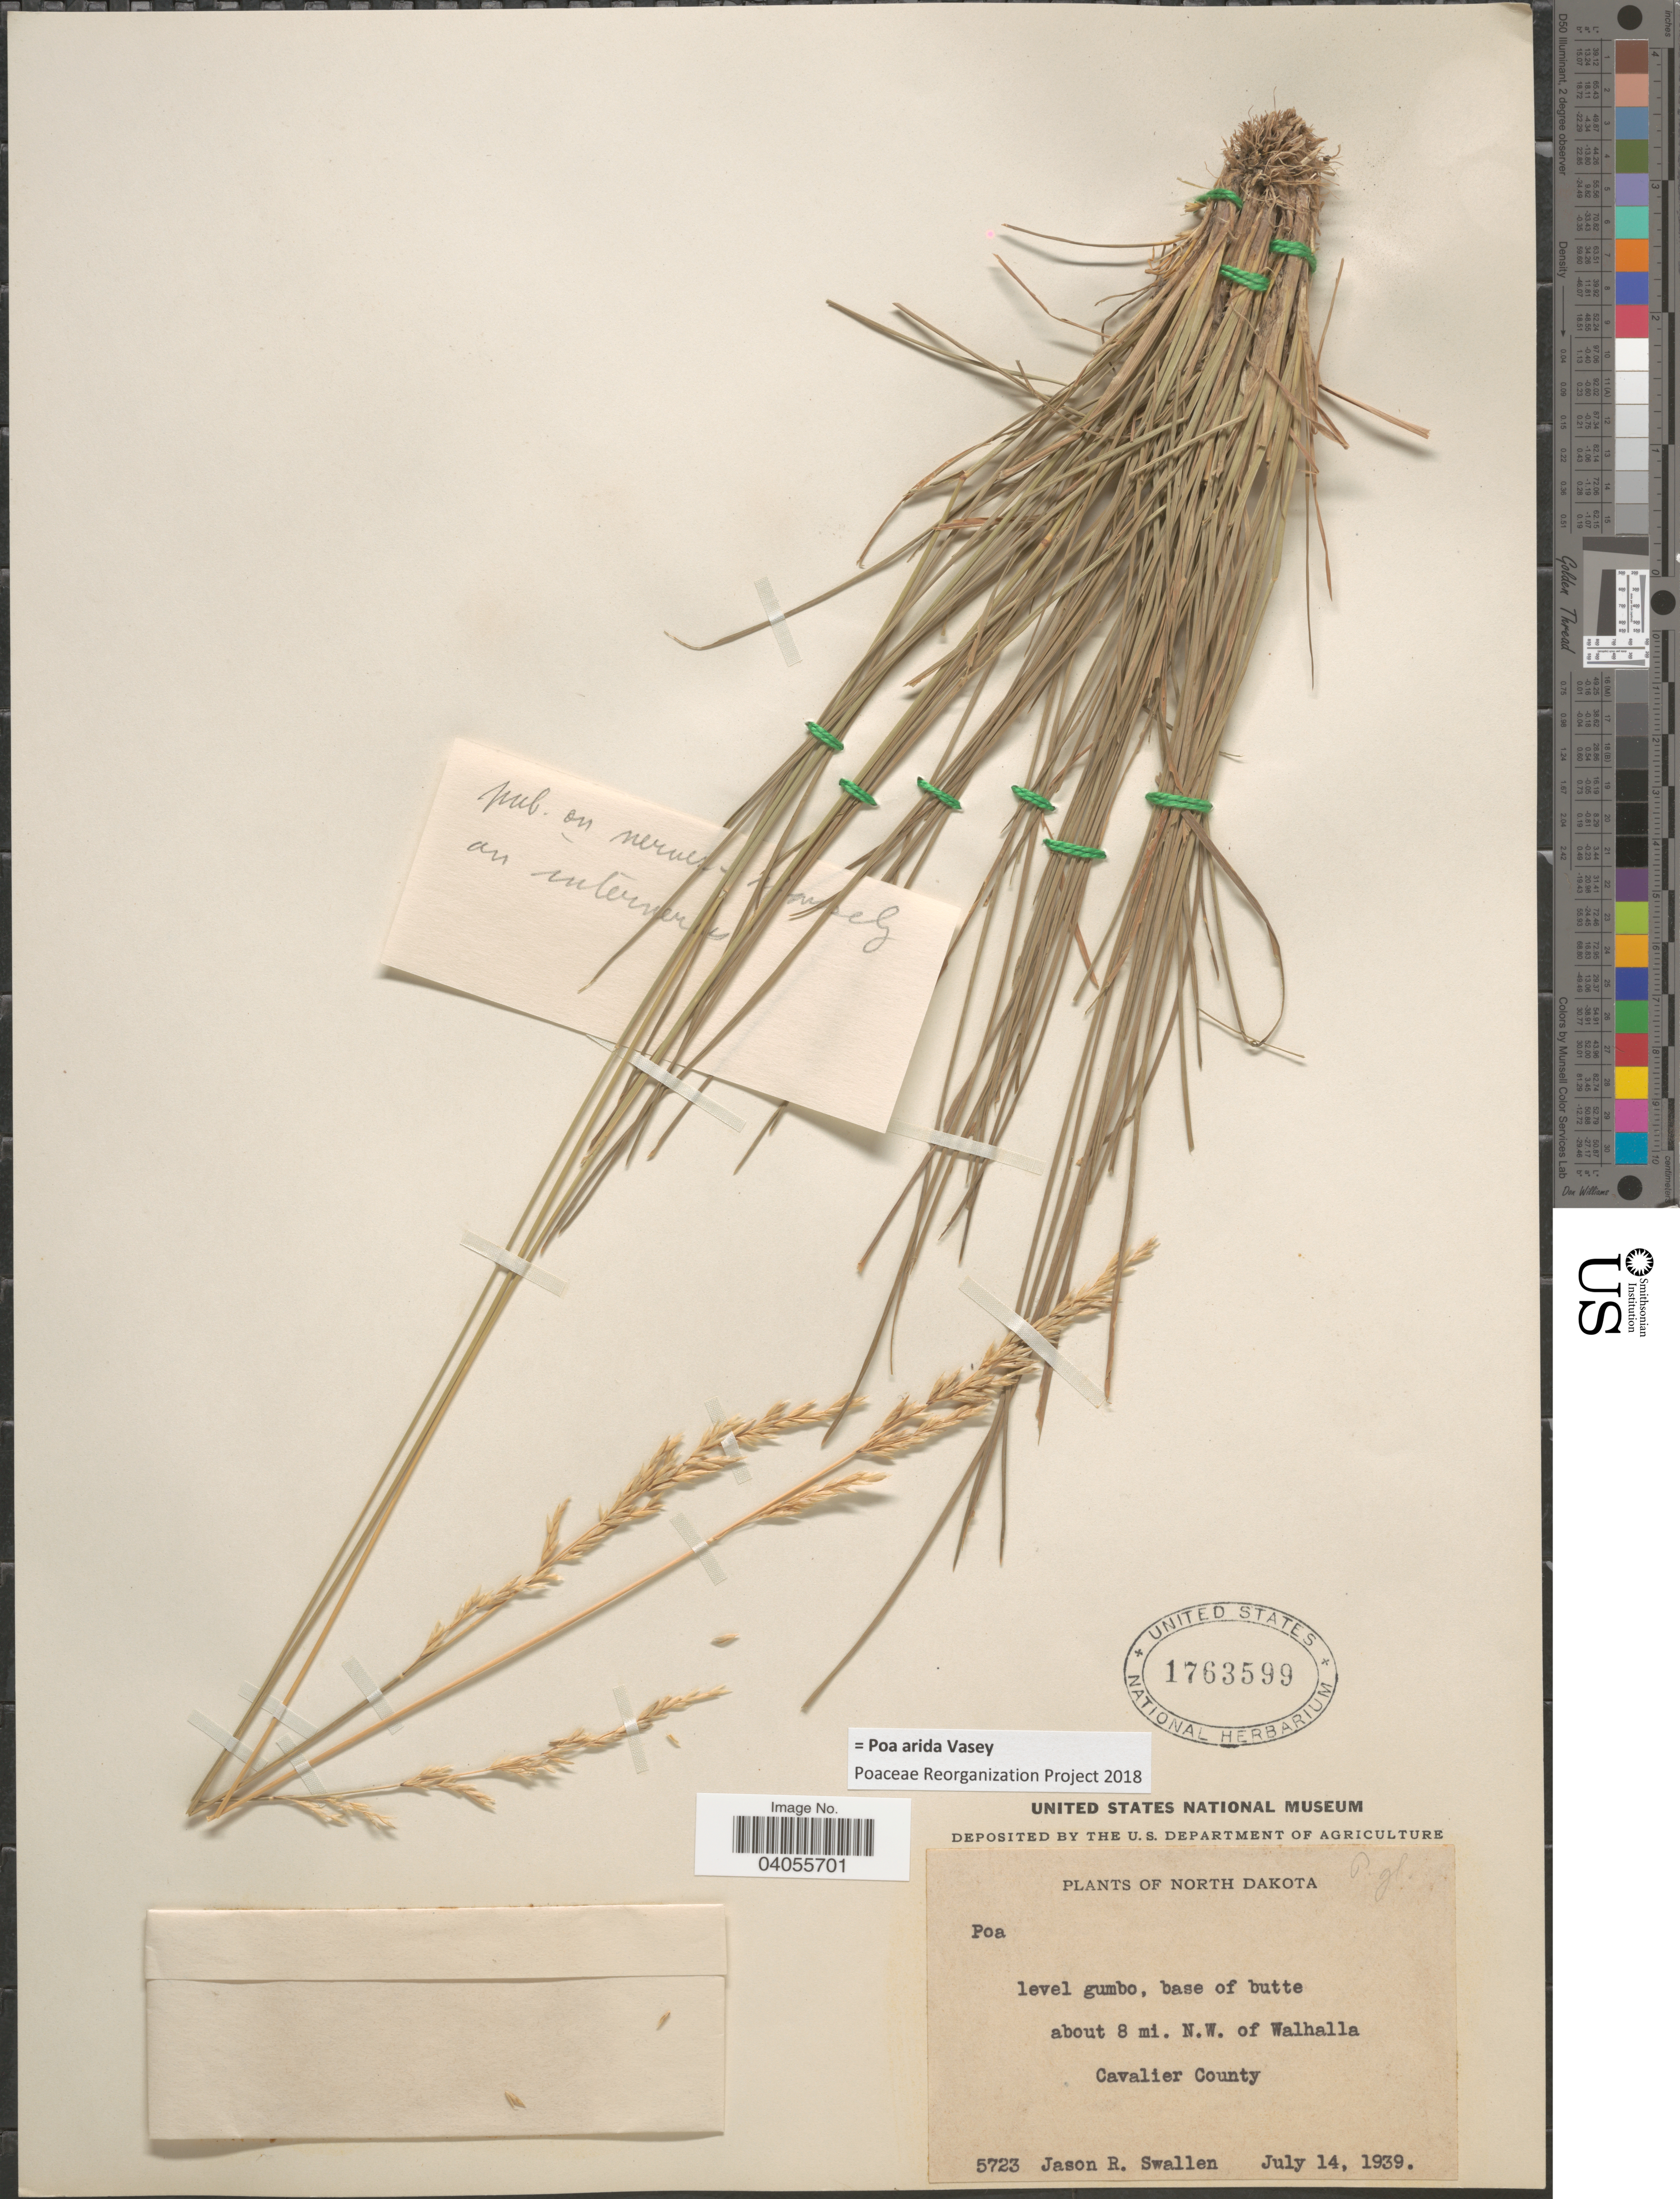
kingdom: Plantae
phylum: Tracheophyta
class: Liliopsida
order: Poales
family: Poaceae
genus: Poa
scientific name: Poa arida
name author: Vasey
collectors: J. R. Swallen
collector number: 5723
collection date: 1939-07-14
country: United States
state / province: North Dakota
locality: Base of butte about 8 mi. N.W. of Walhalla. Cavalier County.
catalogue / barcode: US 1763599